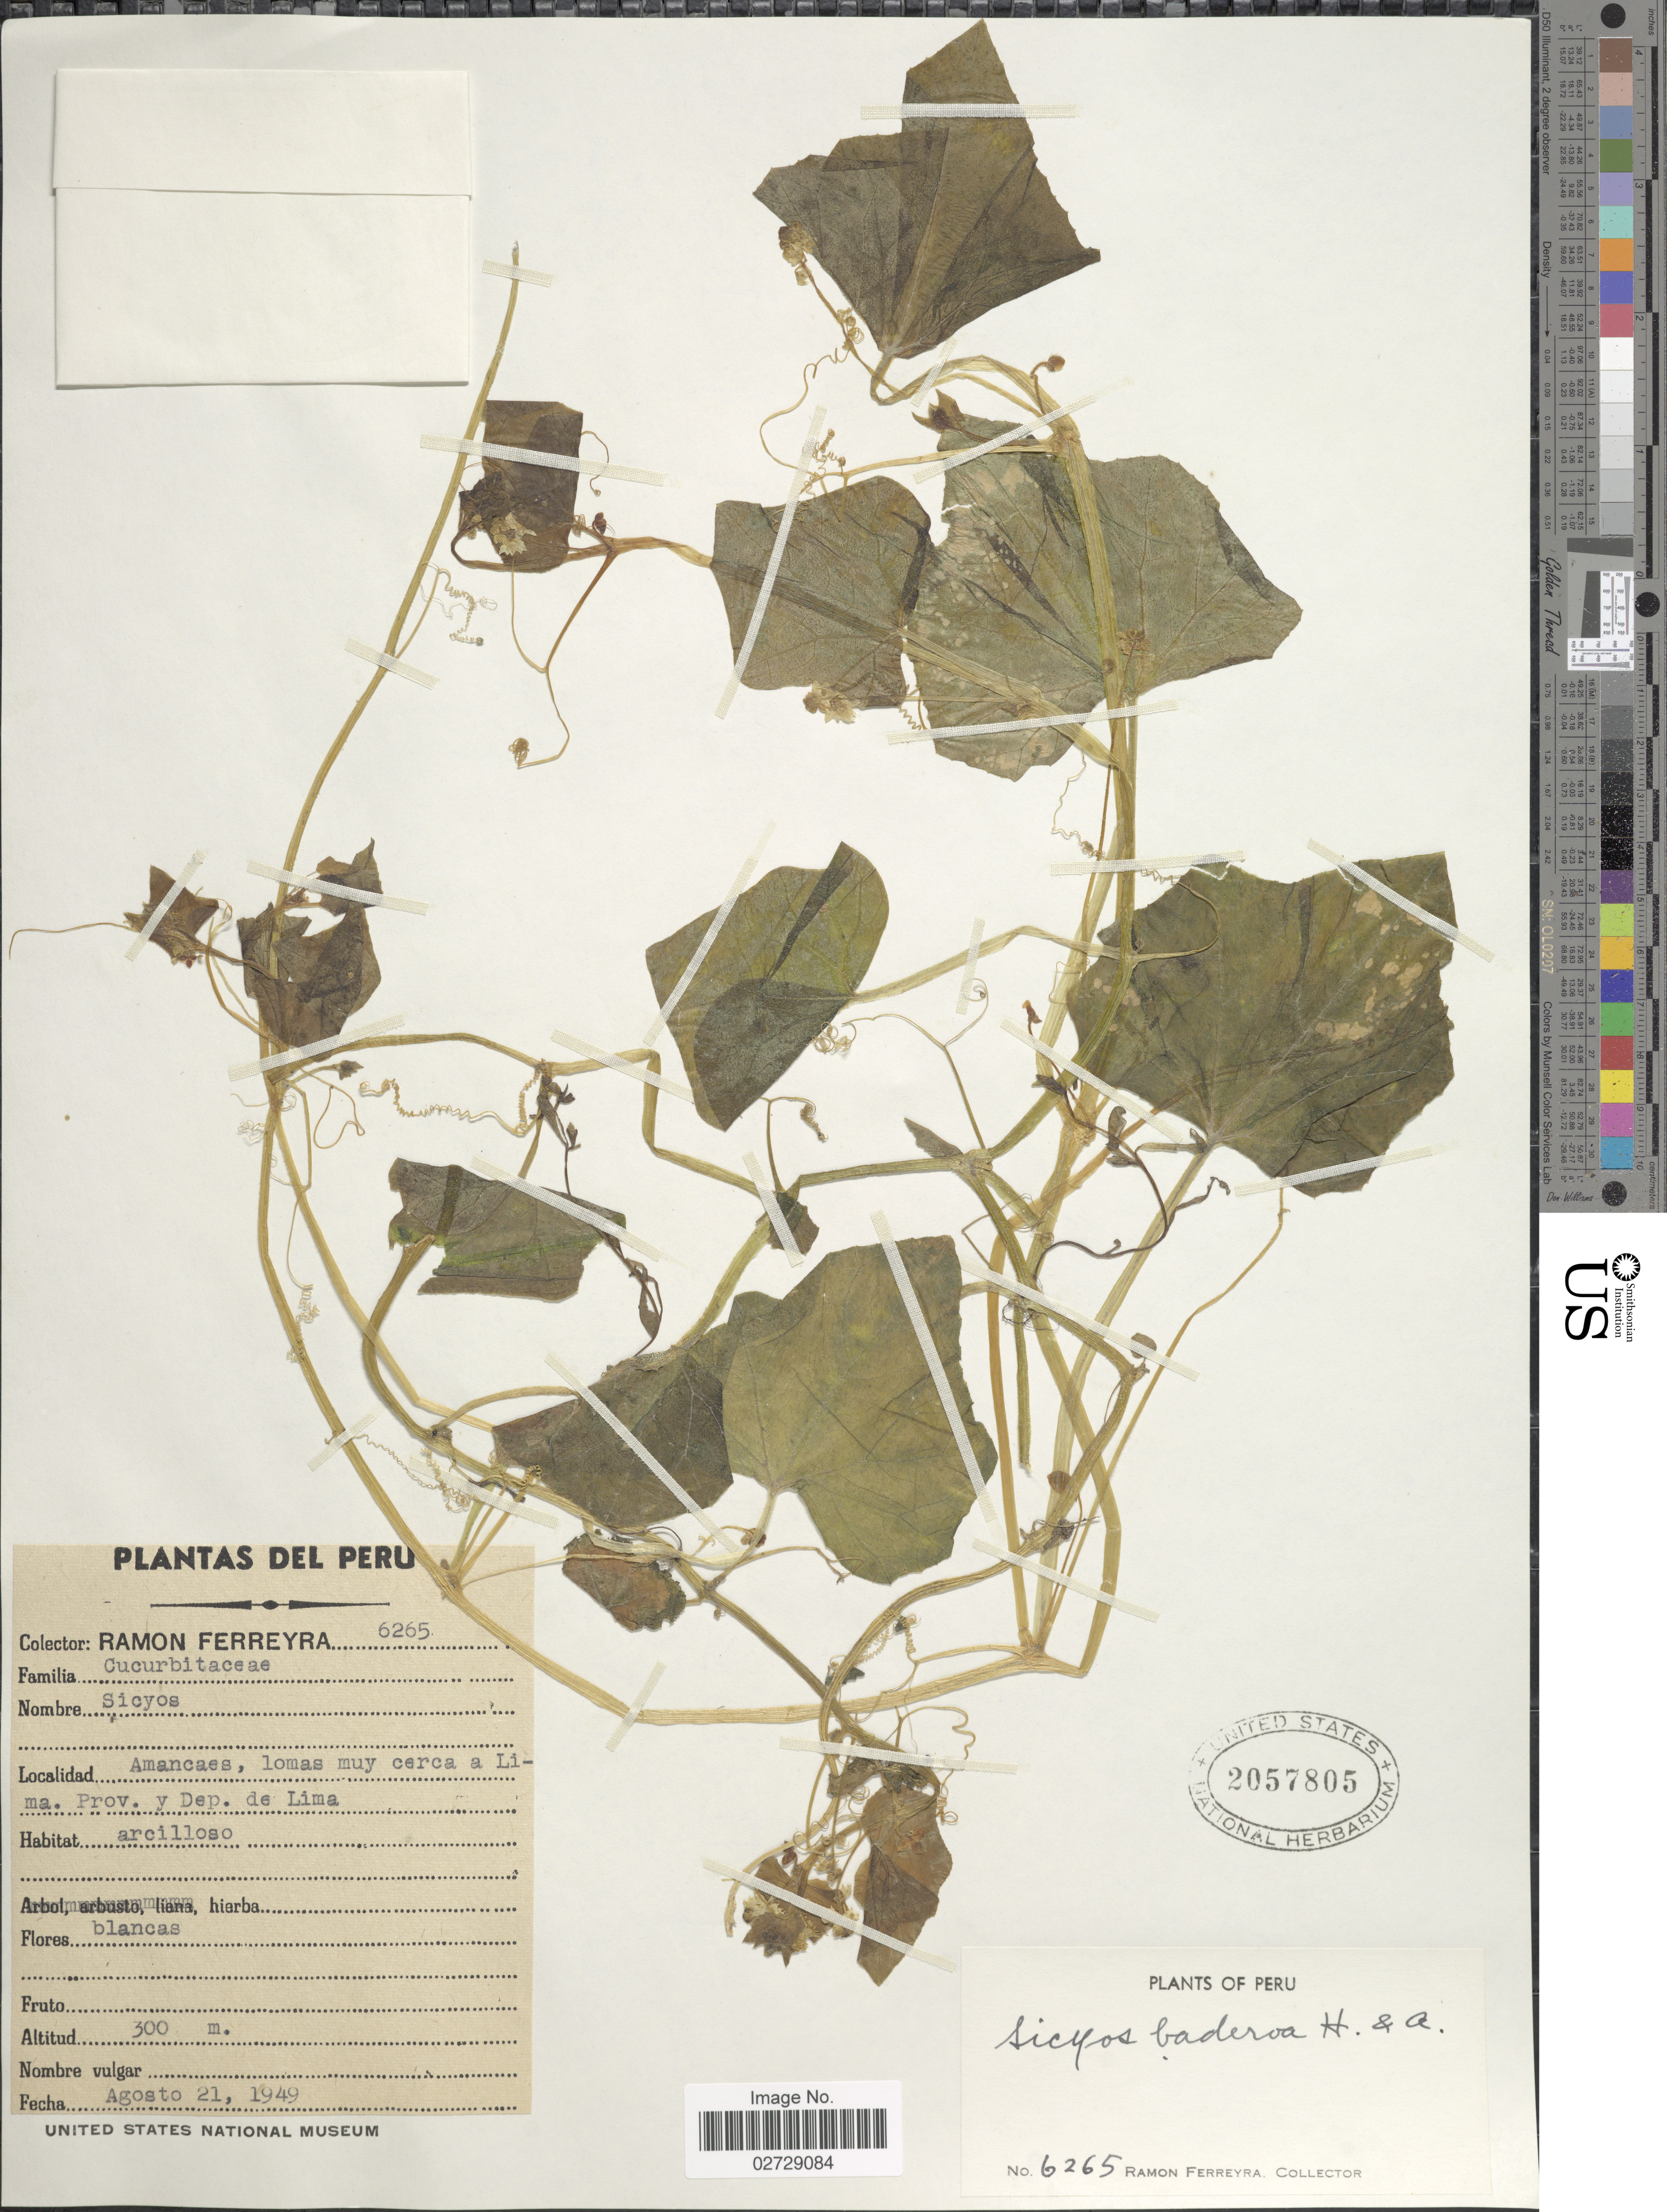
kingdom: Plantae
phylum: Tracheophyta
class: Magnoliopsida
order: Cucurbitales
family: Cucurbitaceae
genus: Sicyos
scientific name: Sicyos baderoa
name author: Hook. & Arn.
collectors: R. A. Ferreyra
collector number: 6265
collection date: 1949-08-21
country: Peru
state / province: Lima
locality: Amancaes, lomas muy cerca a Lima Prov. y Dep. de Lima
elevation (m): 300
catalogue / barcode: US 2057805